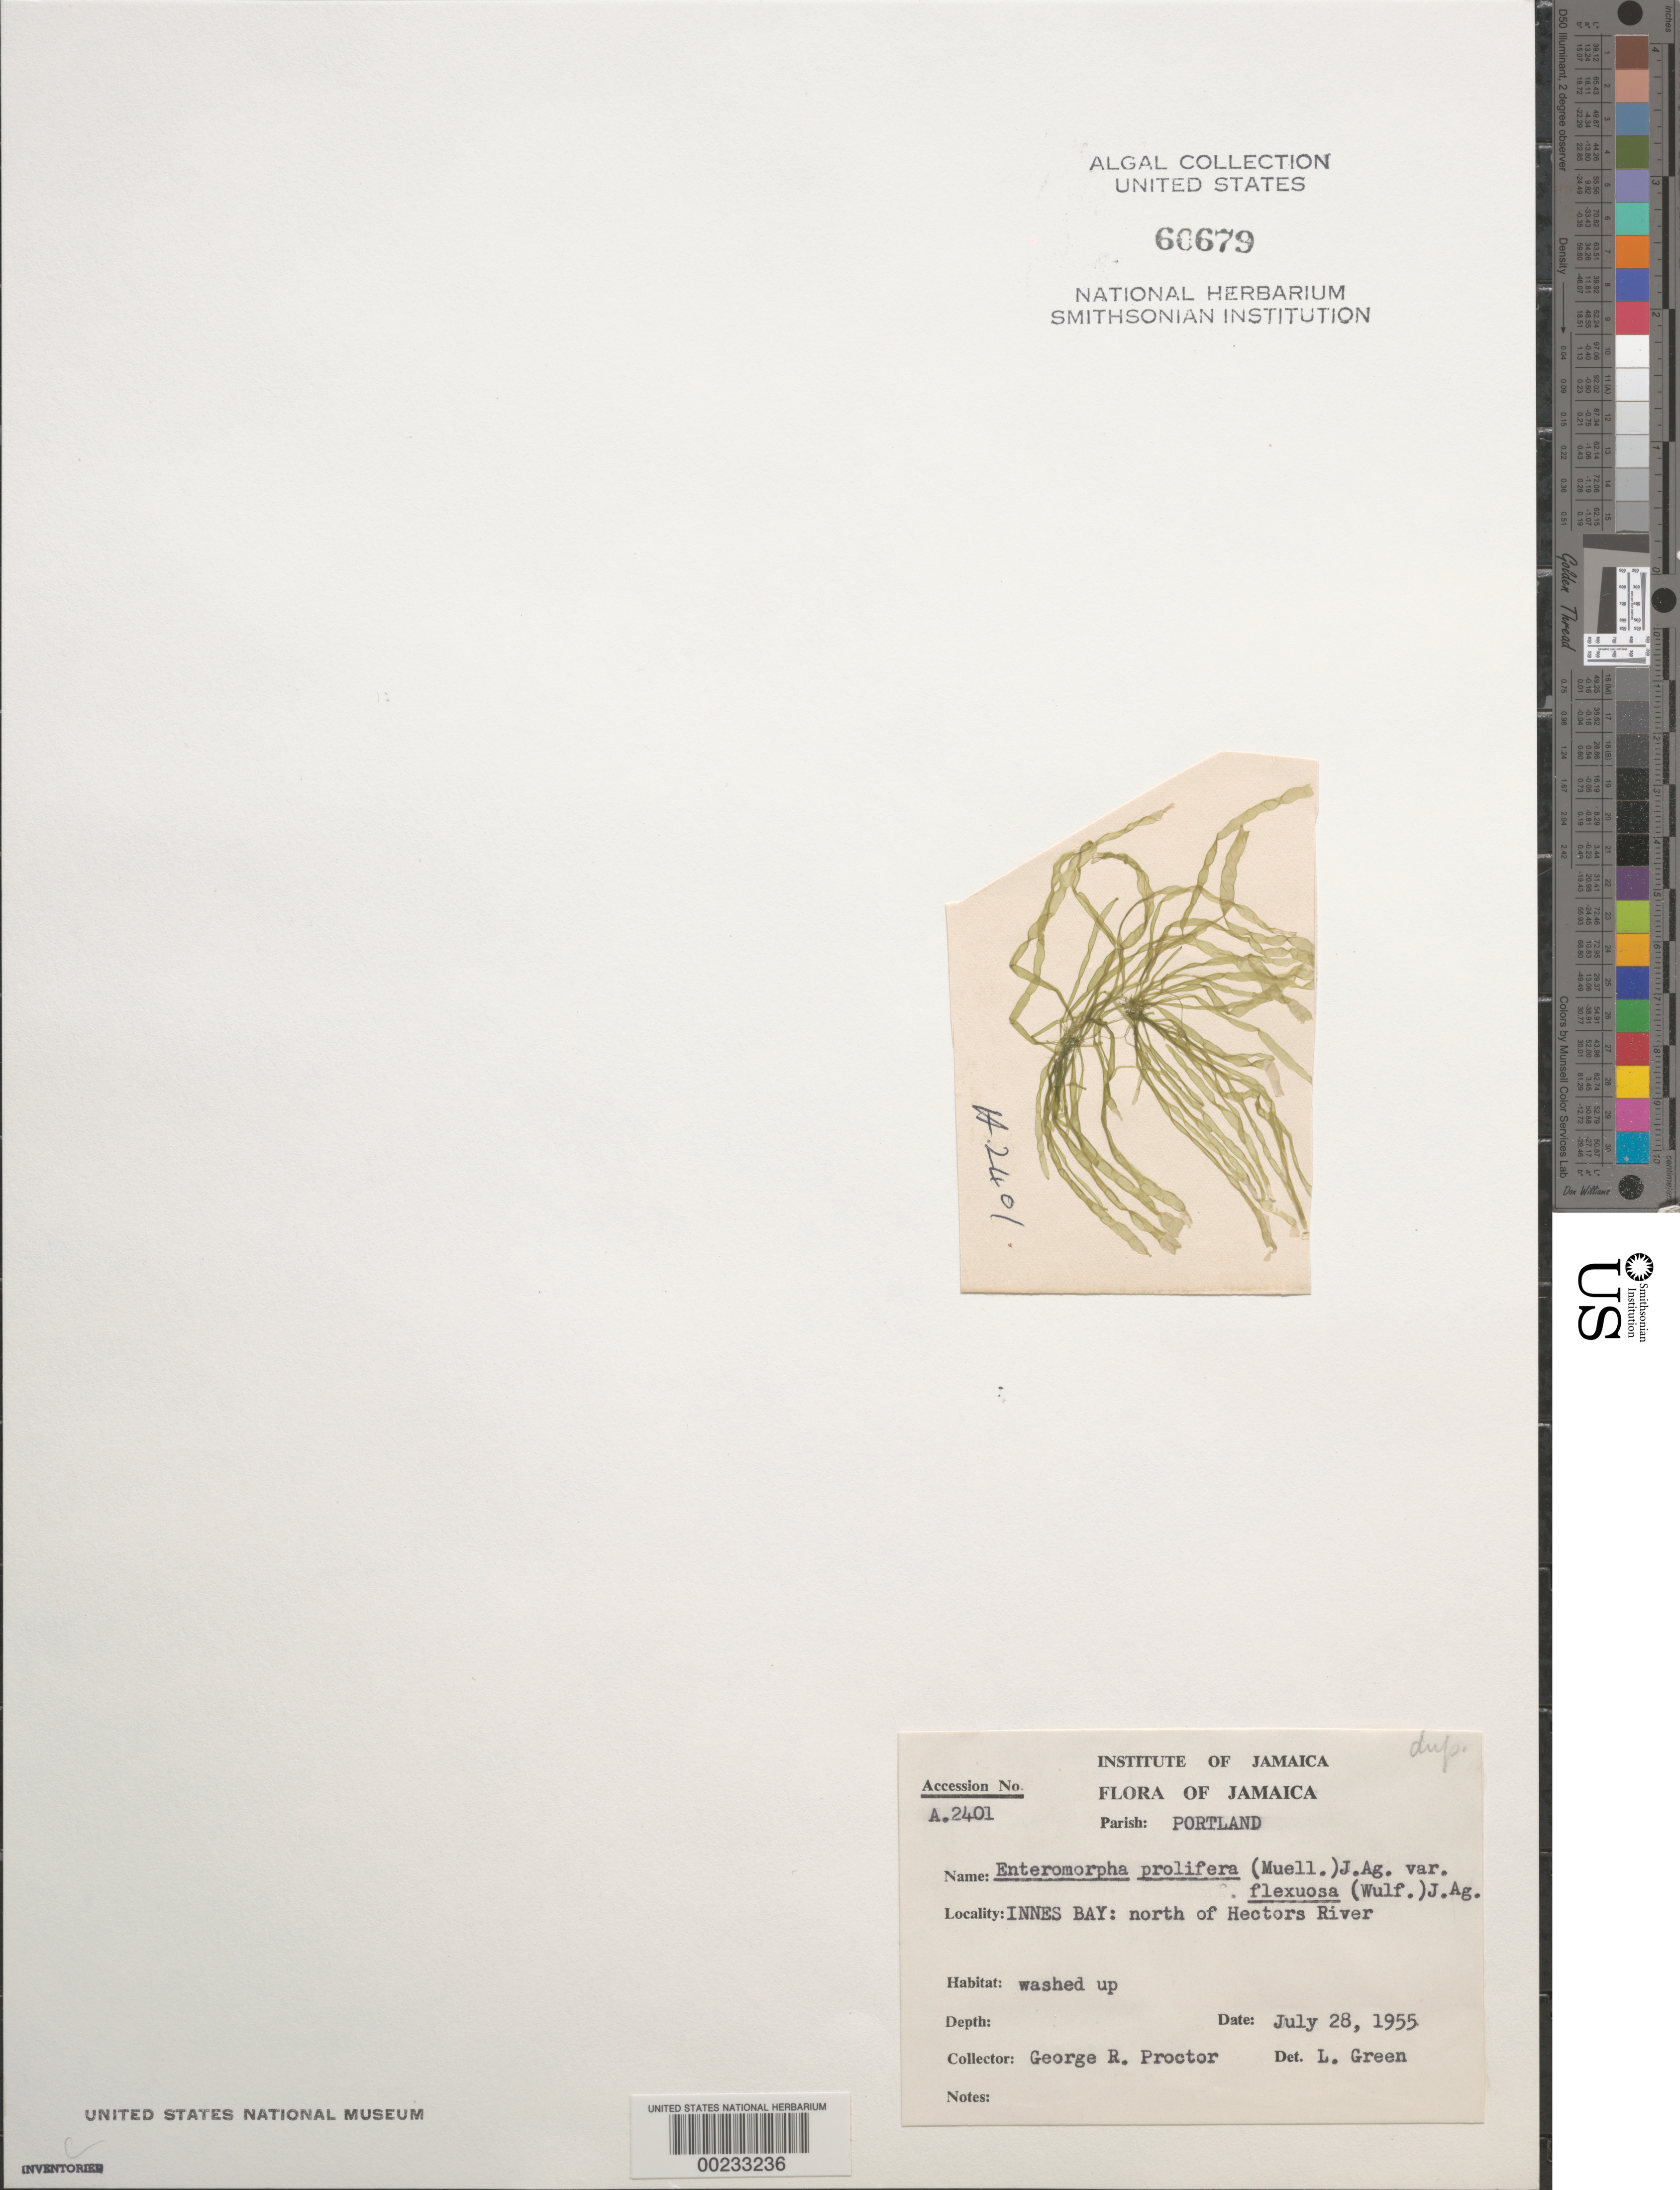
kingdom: Plantae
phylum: Chlorophyta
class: Ulvophyceae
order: Ulvales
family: Ulvaceae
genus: Ulva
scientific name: Ulva prolifera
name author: O.F. Müller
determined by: Algae name updating Project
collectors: G. R. Proctor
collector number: A.2401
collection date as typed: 28 Jul 1955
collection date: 1955-07-28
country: Jamaica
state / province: Portland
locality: Innes bay, north of hectors river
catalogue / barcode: US 60679